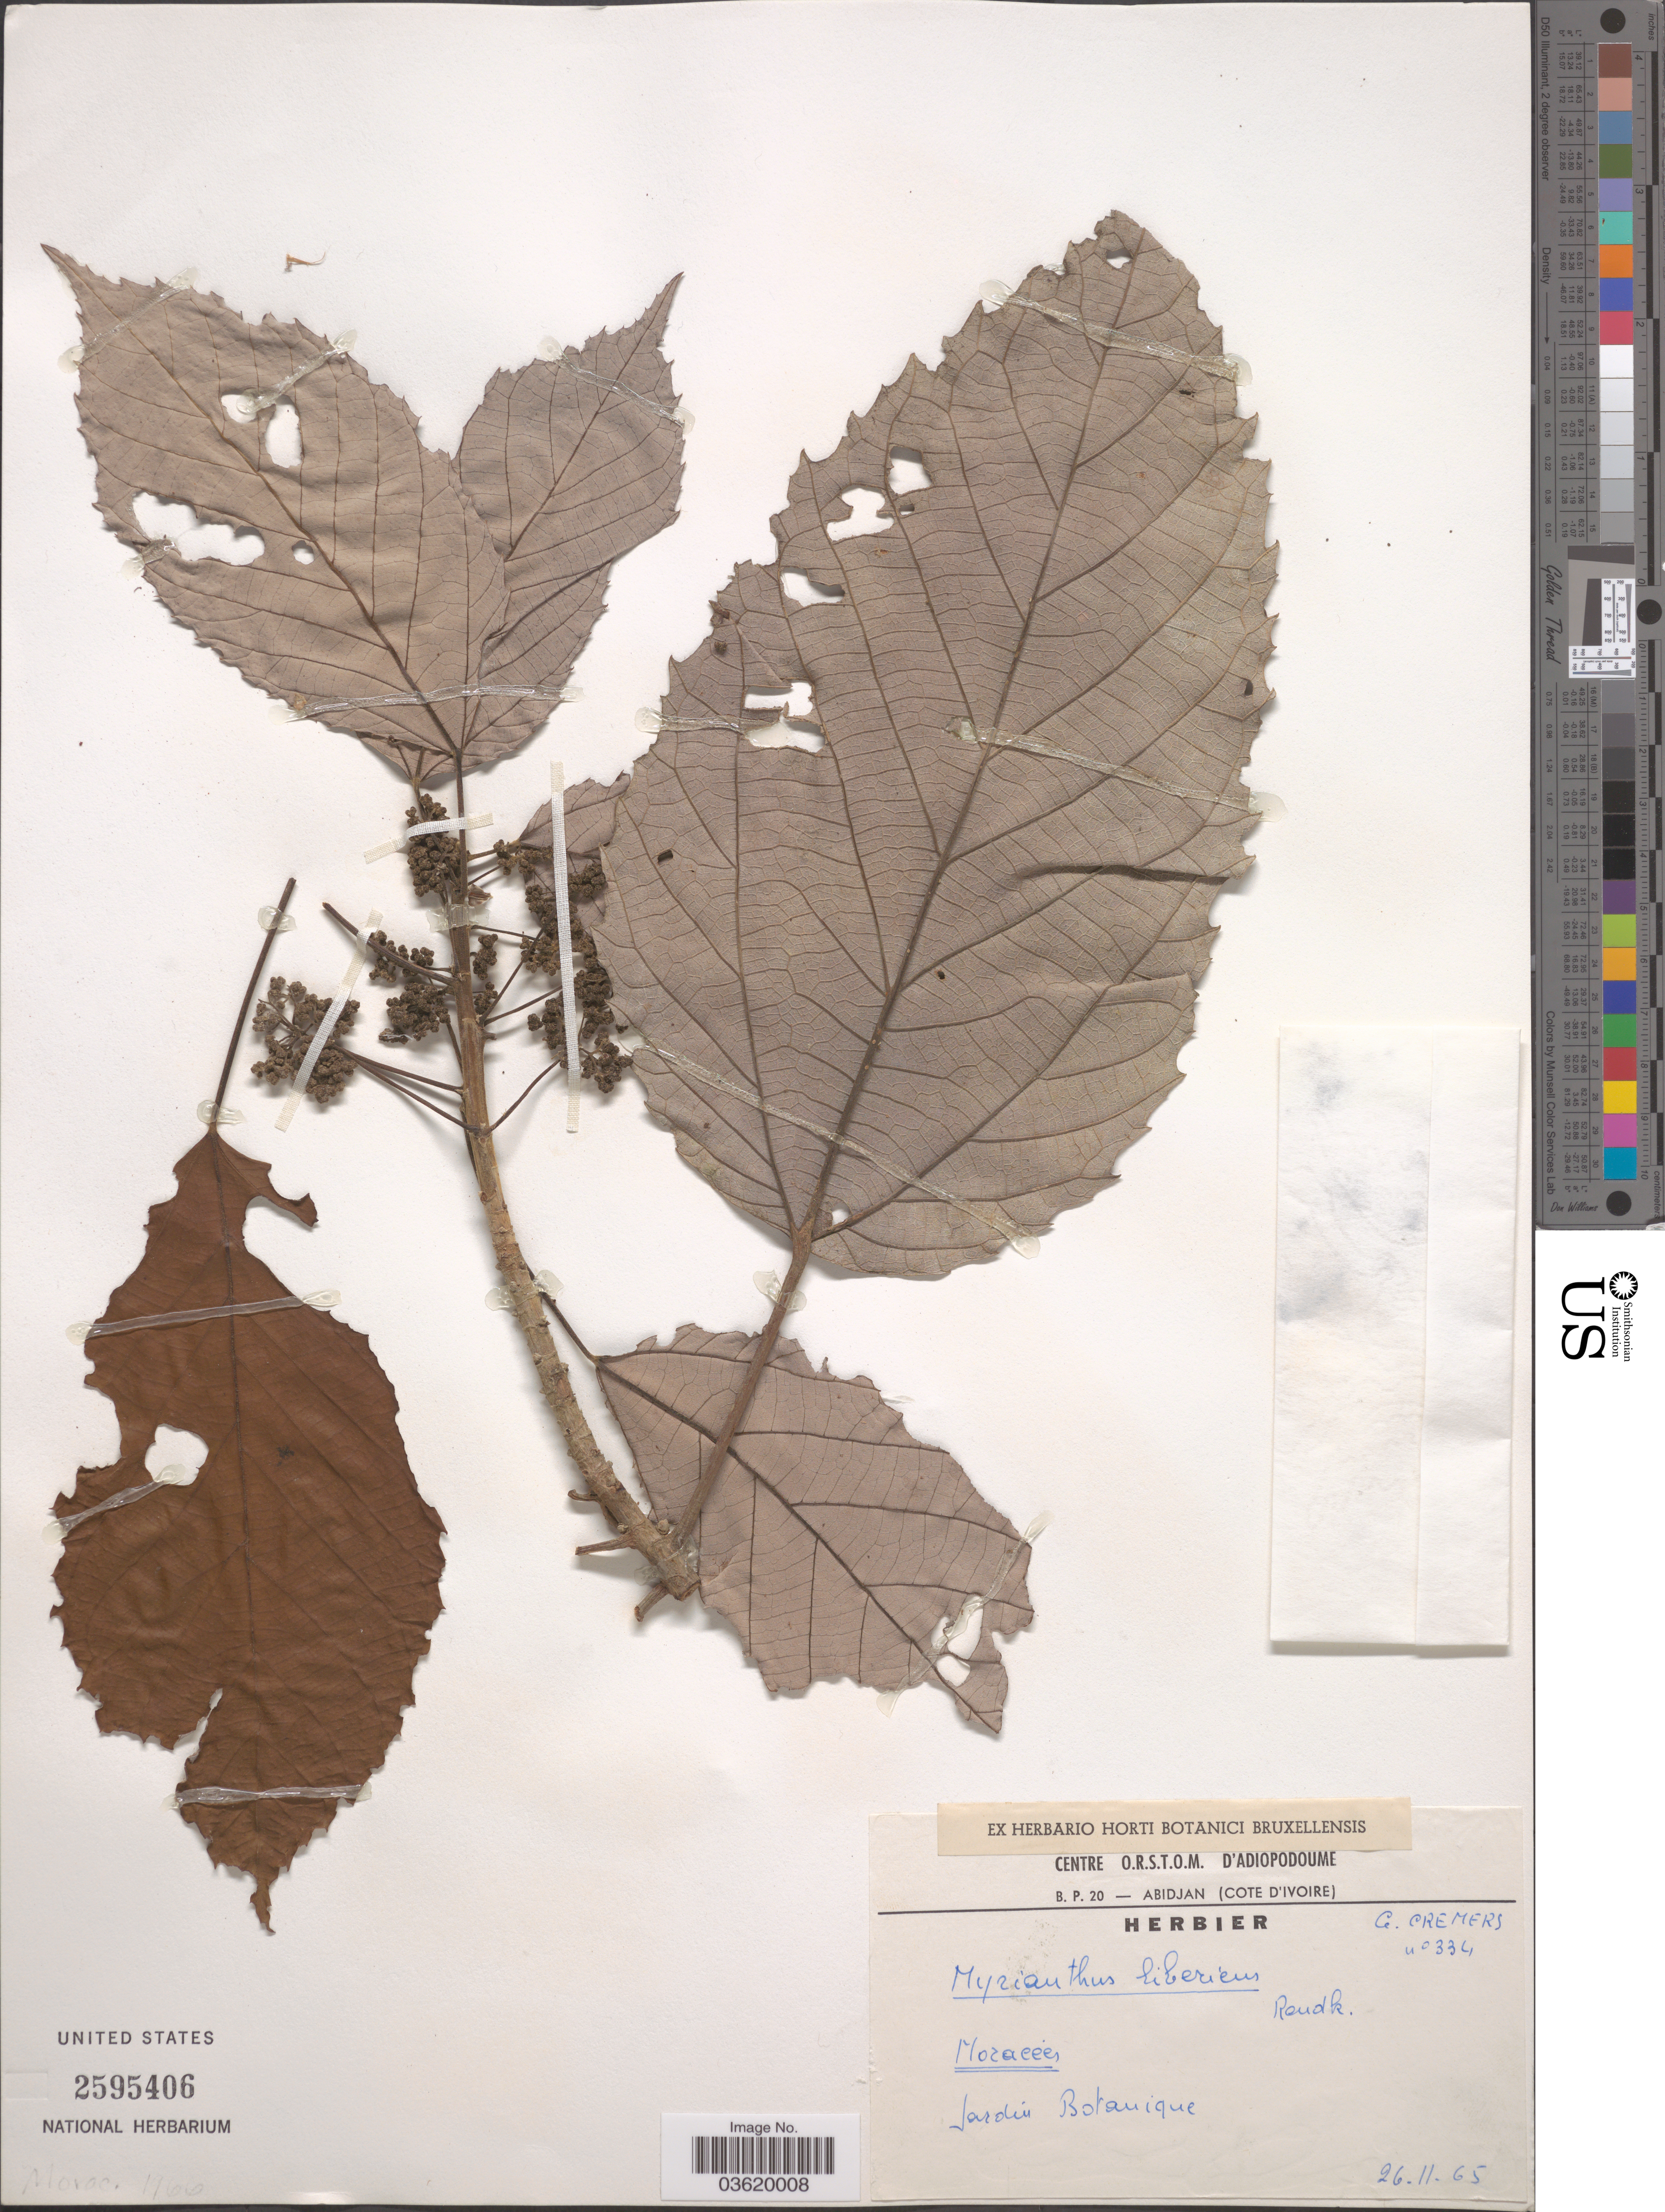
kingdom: Plantae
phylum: Tracheophyta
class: Magnoliopsida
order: Rosales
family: Urticaceae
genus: Myrianthus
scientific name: Myrianthus libericus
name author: Rendle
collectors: G. Cremers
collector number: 334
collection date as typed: Transcribed d/m/y: 26/11/65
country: Ivory Coast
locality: Abidjan (Cote D'Ivoire). Jardín Botanique.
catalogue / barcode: US 2595406